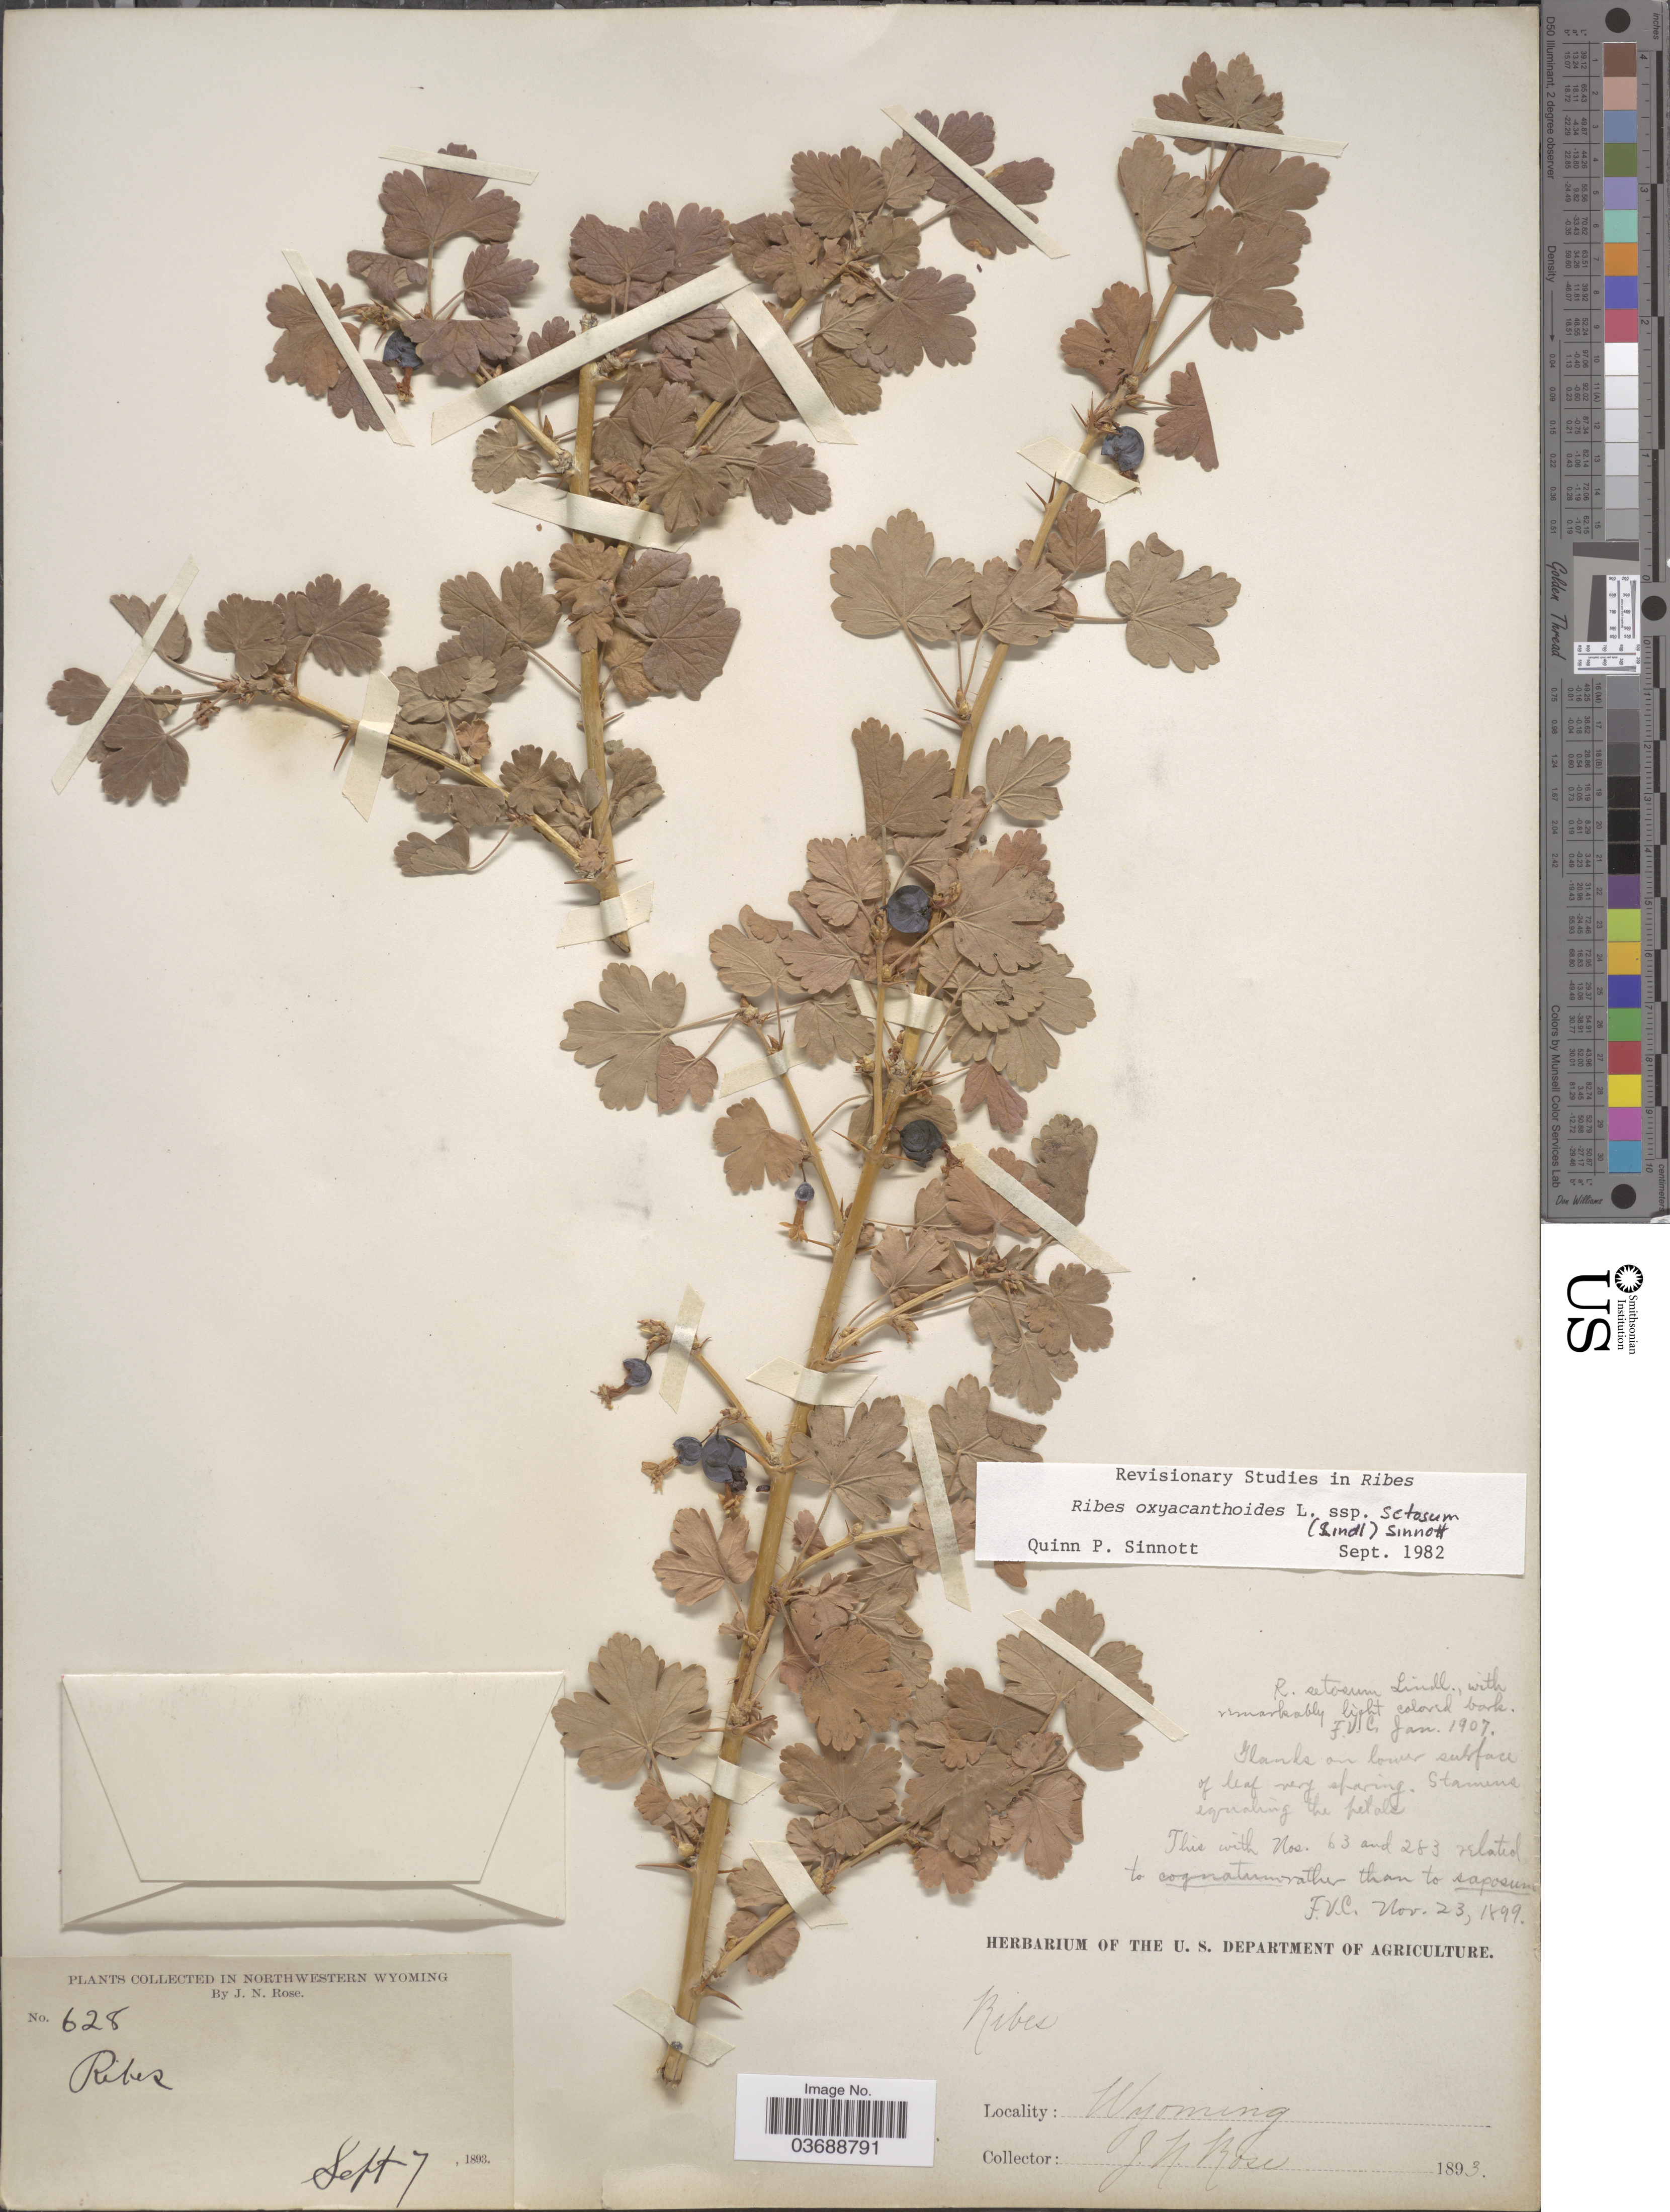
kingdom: Plantae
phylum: Tracheophyta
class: Magnoliopsida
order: Saxifragales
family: Grossulariaceae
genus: Ribes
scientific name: Ribes oxyacanthoides subsp. setosum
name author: (Lindl.) Q.P. Sinnott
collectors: J. N. Rose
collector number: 628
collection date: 1893-09-07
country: United States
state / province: Wyoming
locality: In Northwestern Wyoming.